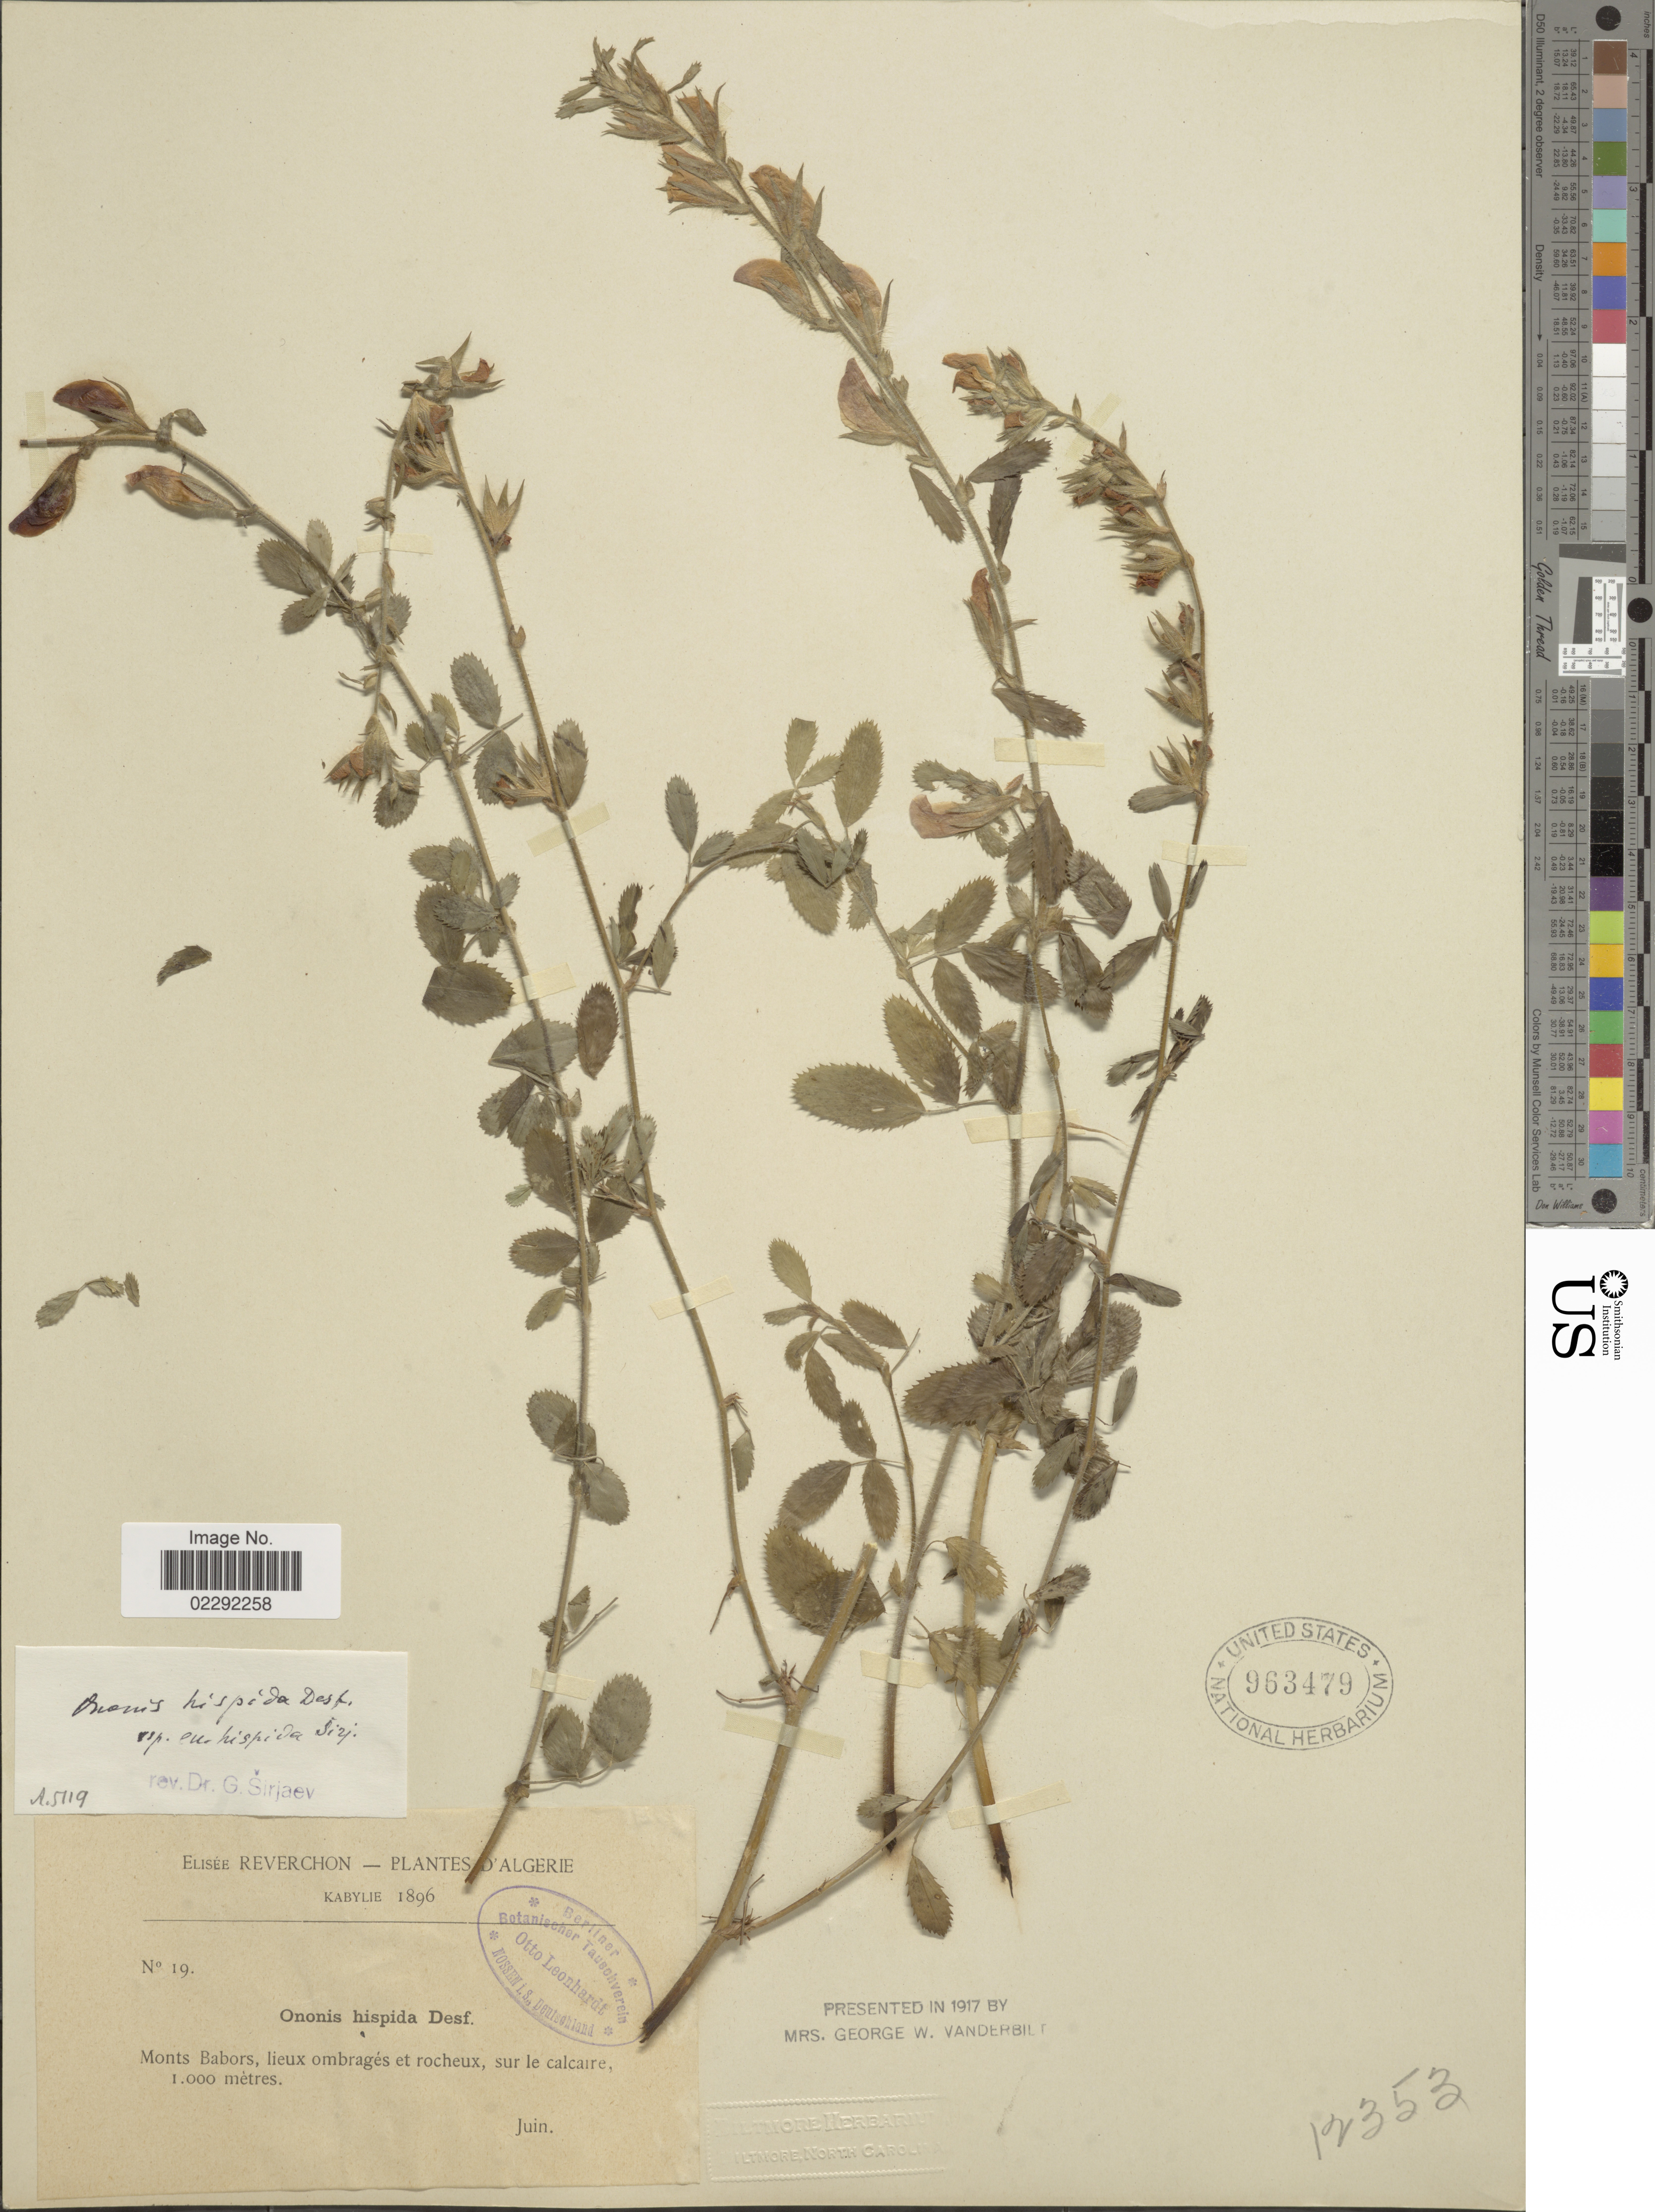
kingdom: Plantae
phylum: Tracheophyta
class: Magnoliopsida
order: Fabales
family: Fabaceae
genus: Ononis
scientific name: Ononis hispida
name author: Desf.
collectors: E. Reverchon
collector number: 19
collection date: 1896-06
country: Algeria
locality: Kabylie. Monts Babors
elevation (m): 1000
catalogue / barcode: US 963479